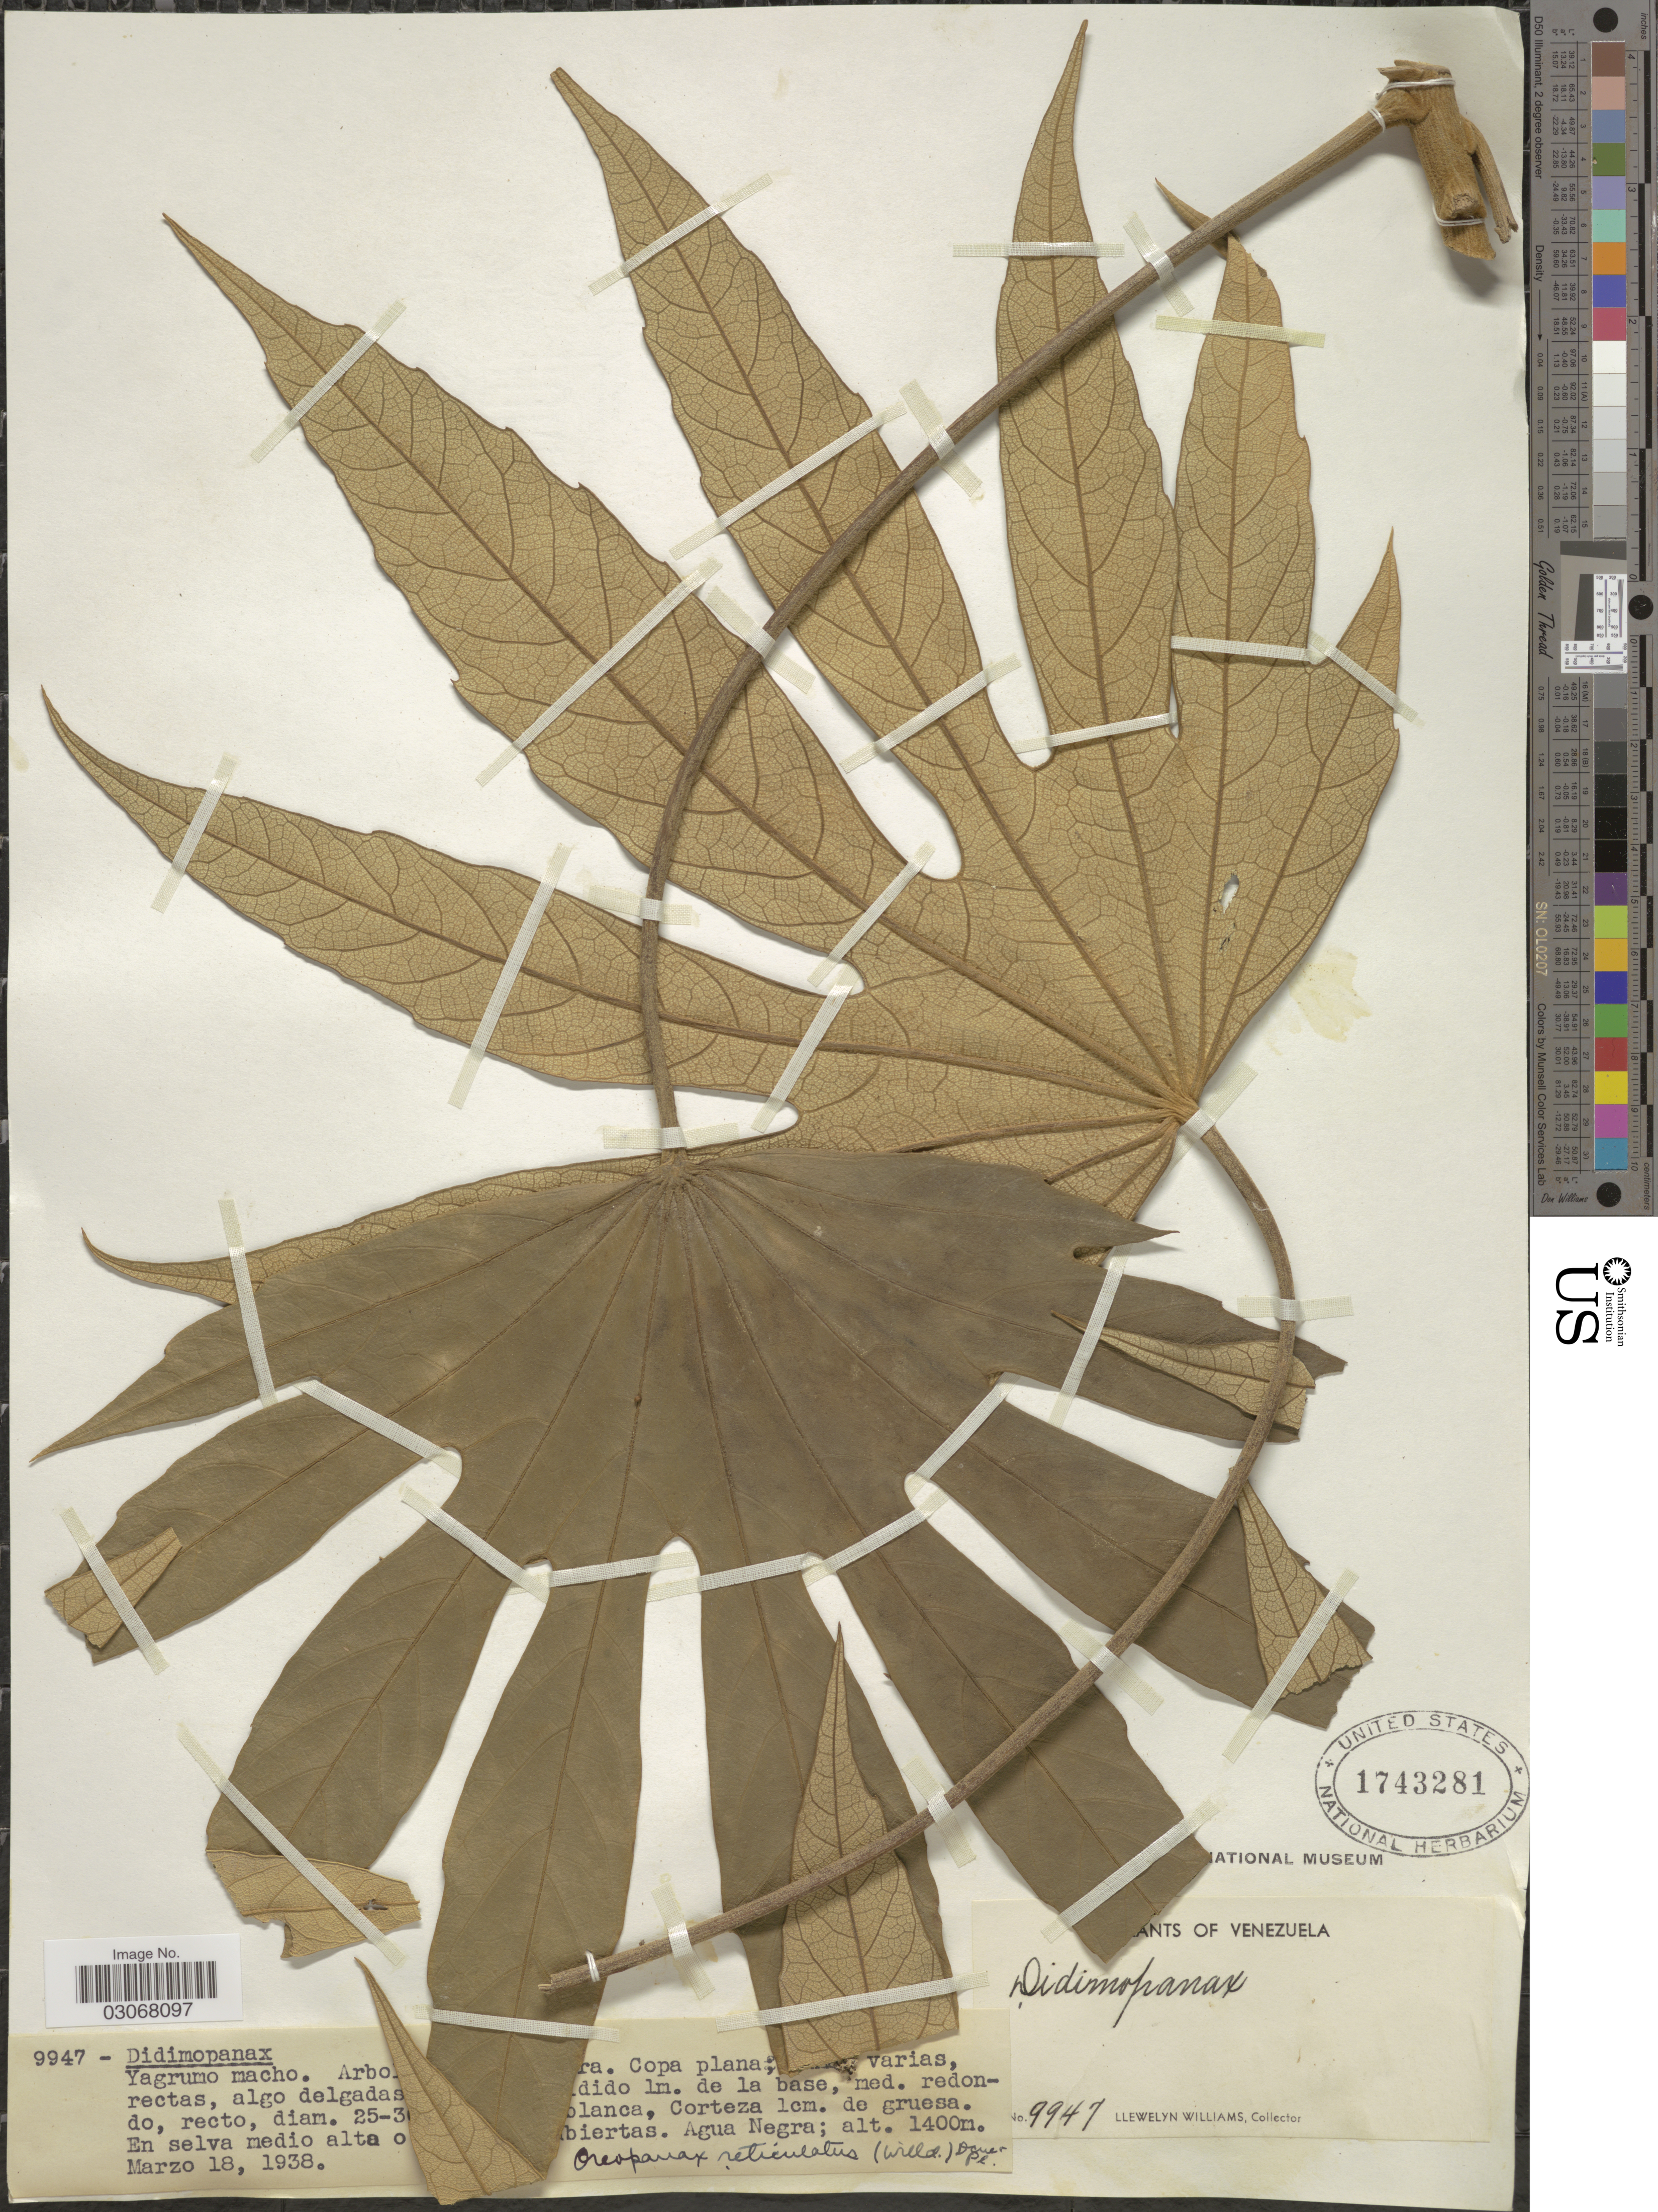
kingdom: Plantae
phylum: Tracheophyta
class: Magnoliopsida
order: Apiales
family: Araliaceae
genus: Oreopanax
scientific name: Oreopanax reticulatus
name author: (Willd. ex Schult.) Decne. & Planch.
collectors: Ll. Williams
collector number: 9947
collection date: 1938-03-18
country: Venezuela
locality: Agua Negra.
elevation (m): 1400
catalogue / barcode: US 1743281